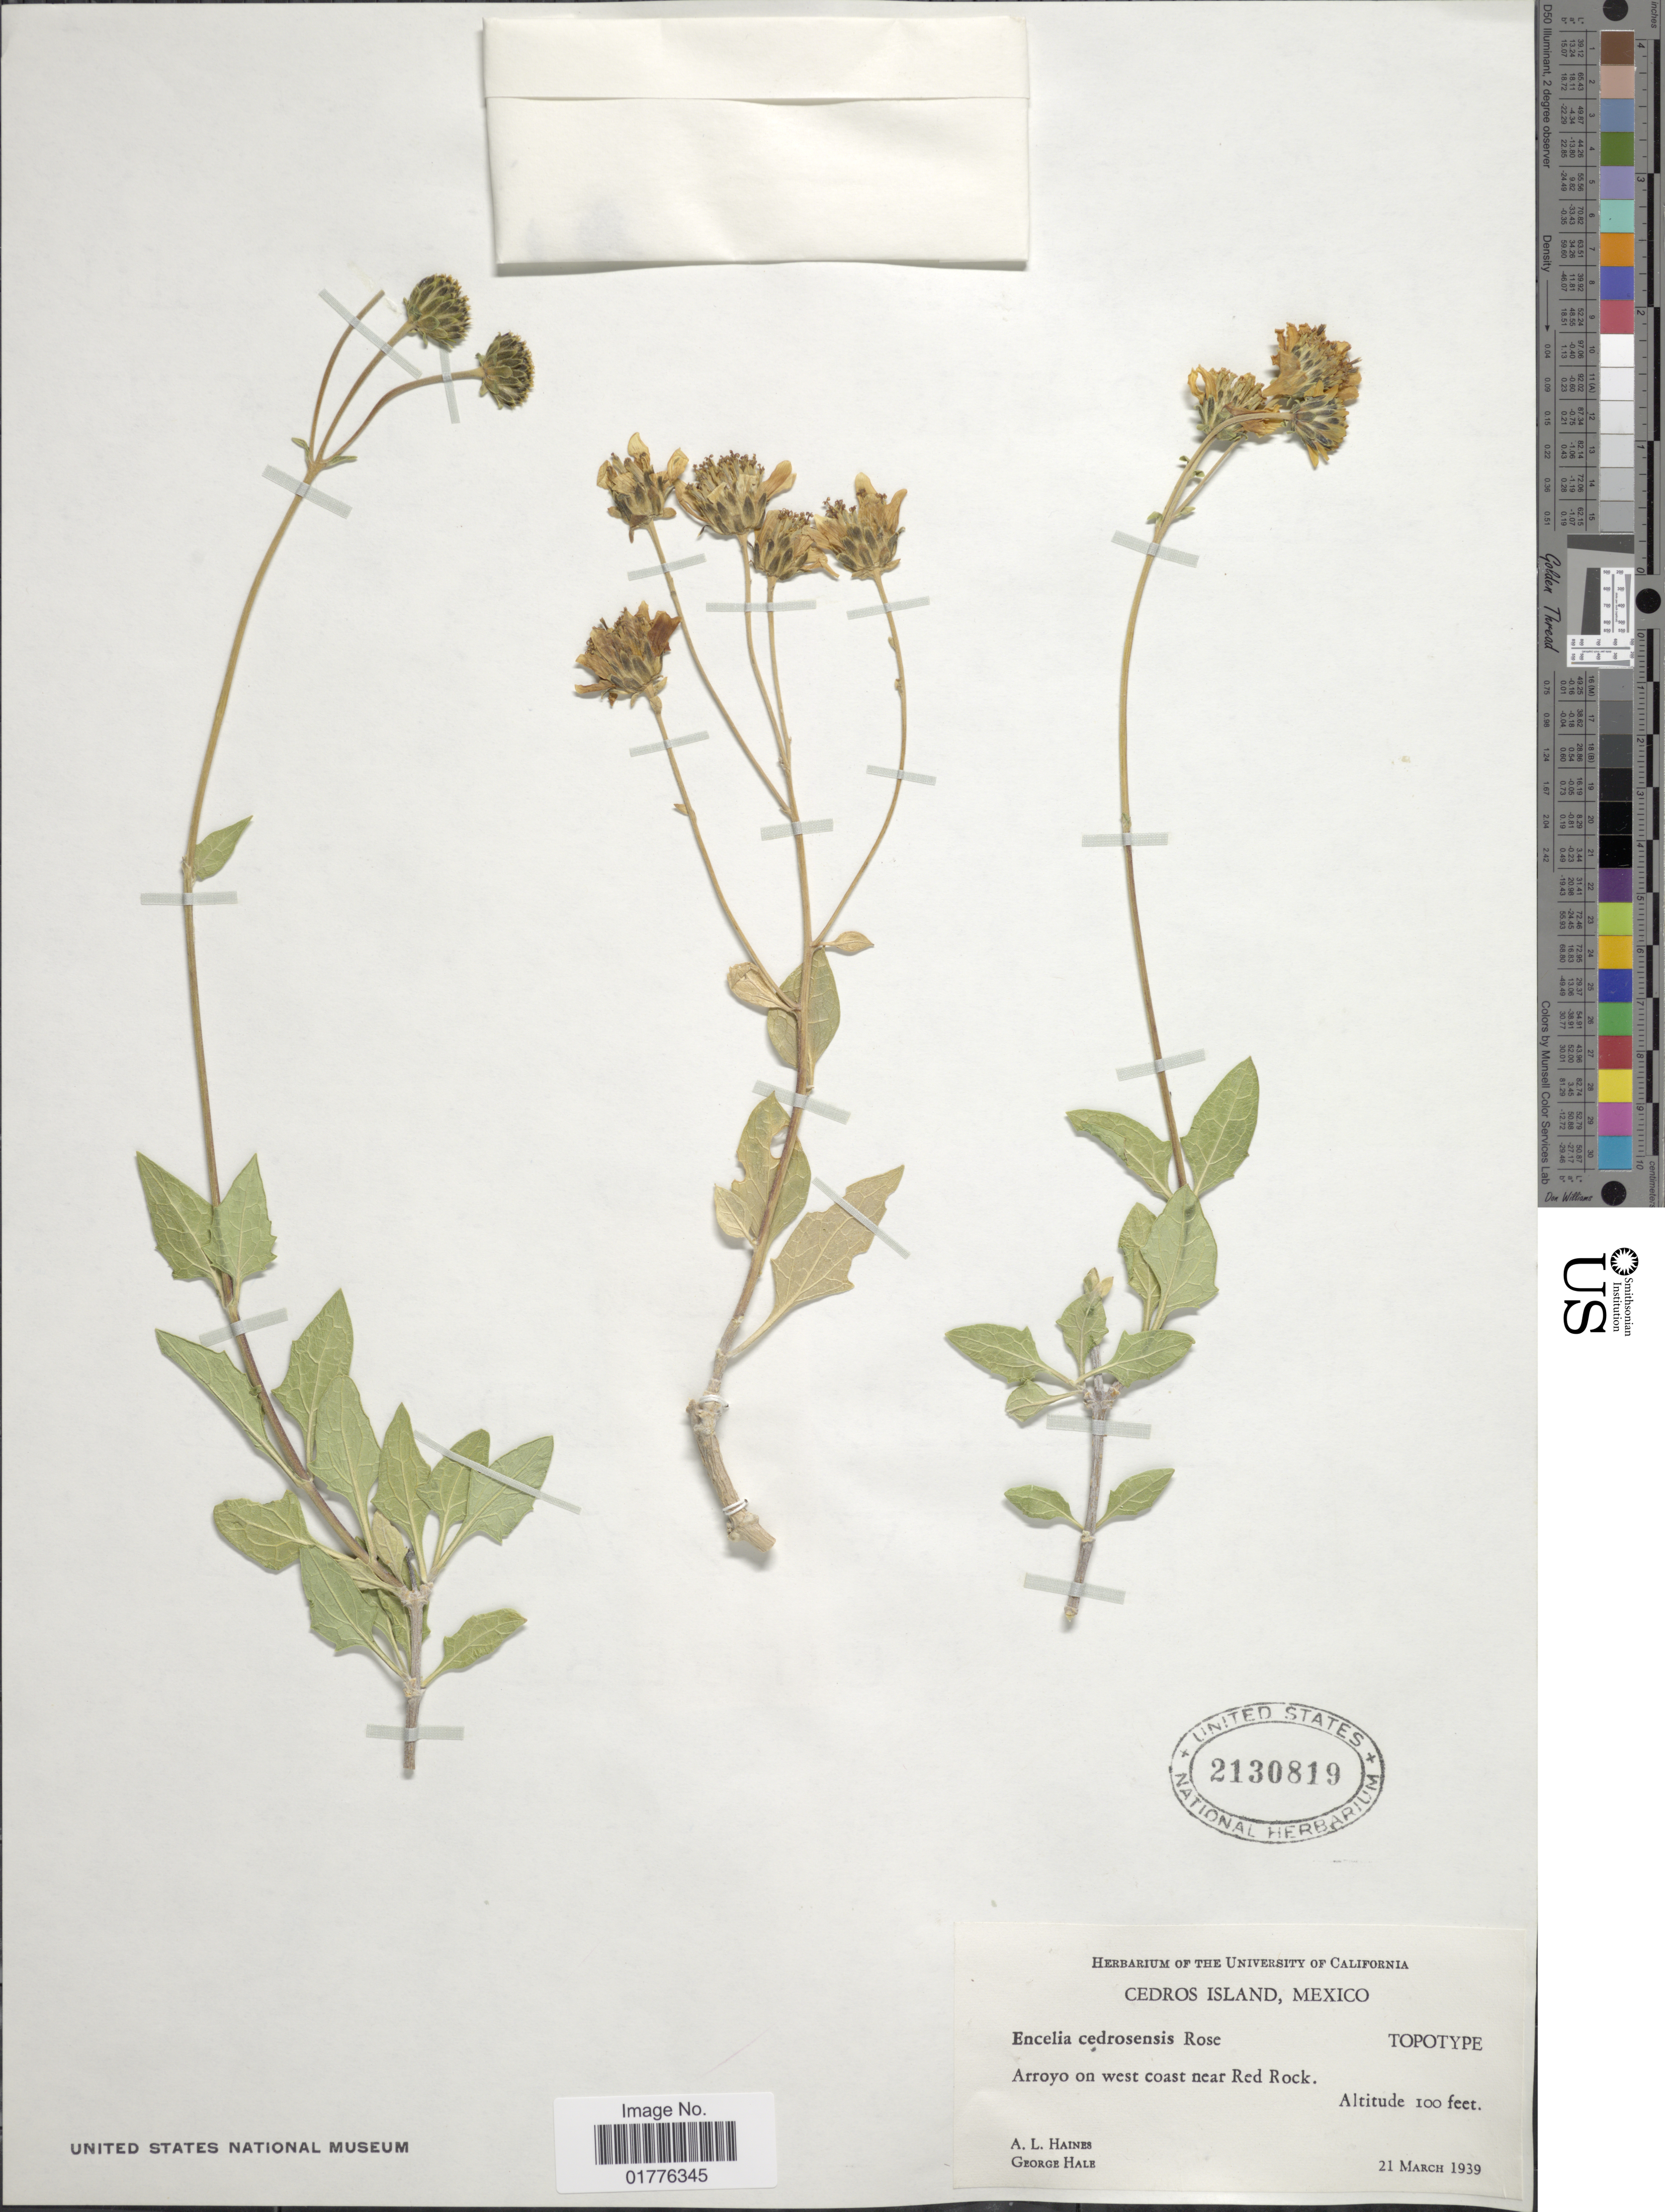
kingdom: Plantae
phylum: Tracheophyta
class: Magnoliopsida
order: Asterales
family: Asteraceae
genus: Encelia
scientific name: Encelia cedrosensis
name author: Rose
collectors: A. L. Haines & G. Hale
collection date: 1939-03-21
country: Mexico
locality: Cedros Island, arroyo on west coast near Red Rock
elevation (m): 30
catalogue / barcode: US 2130819